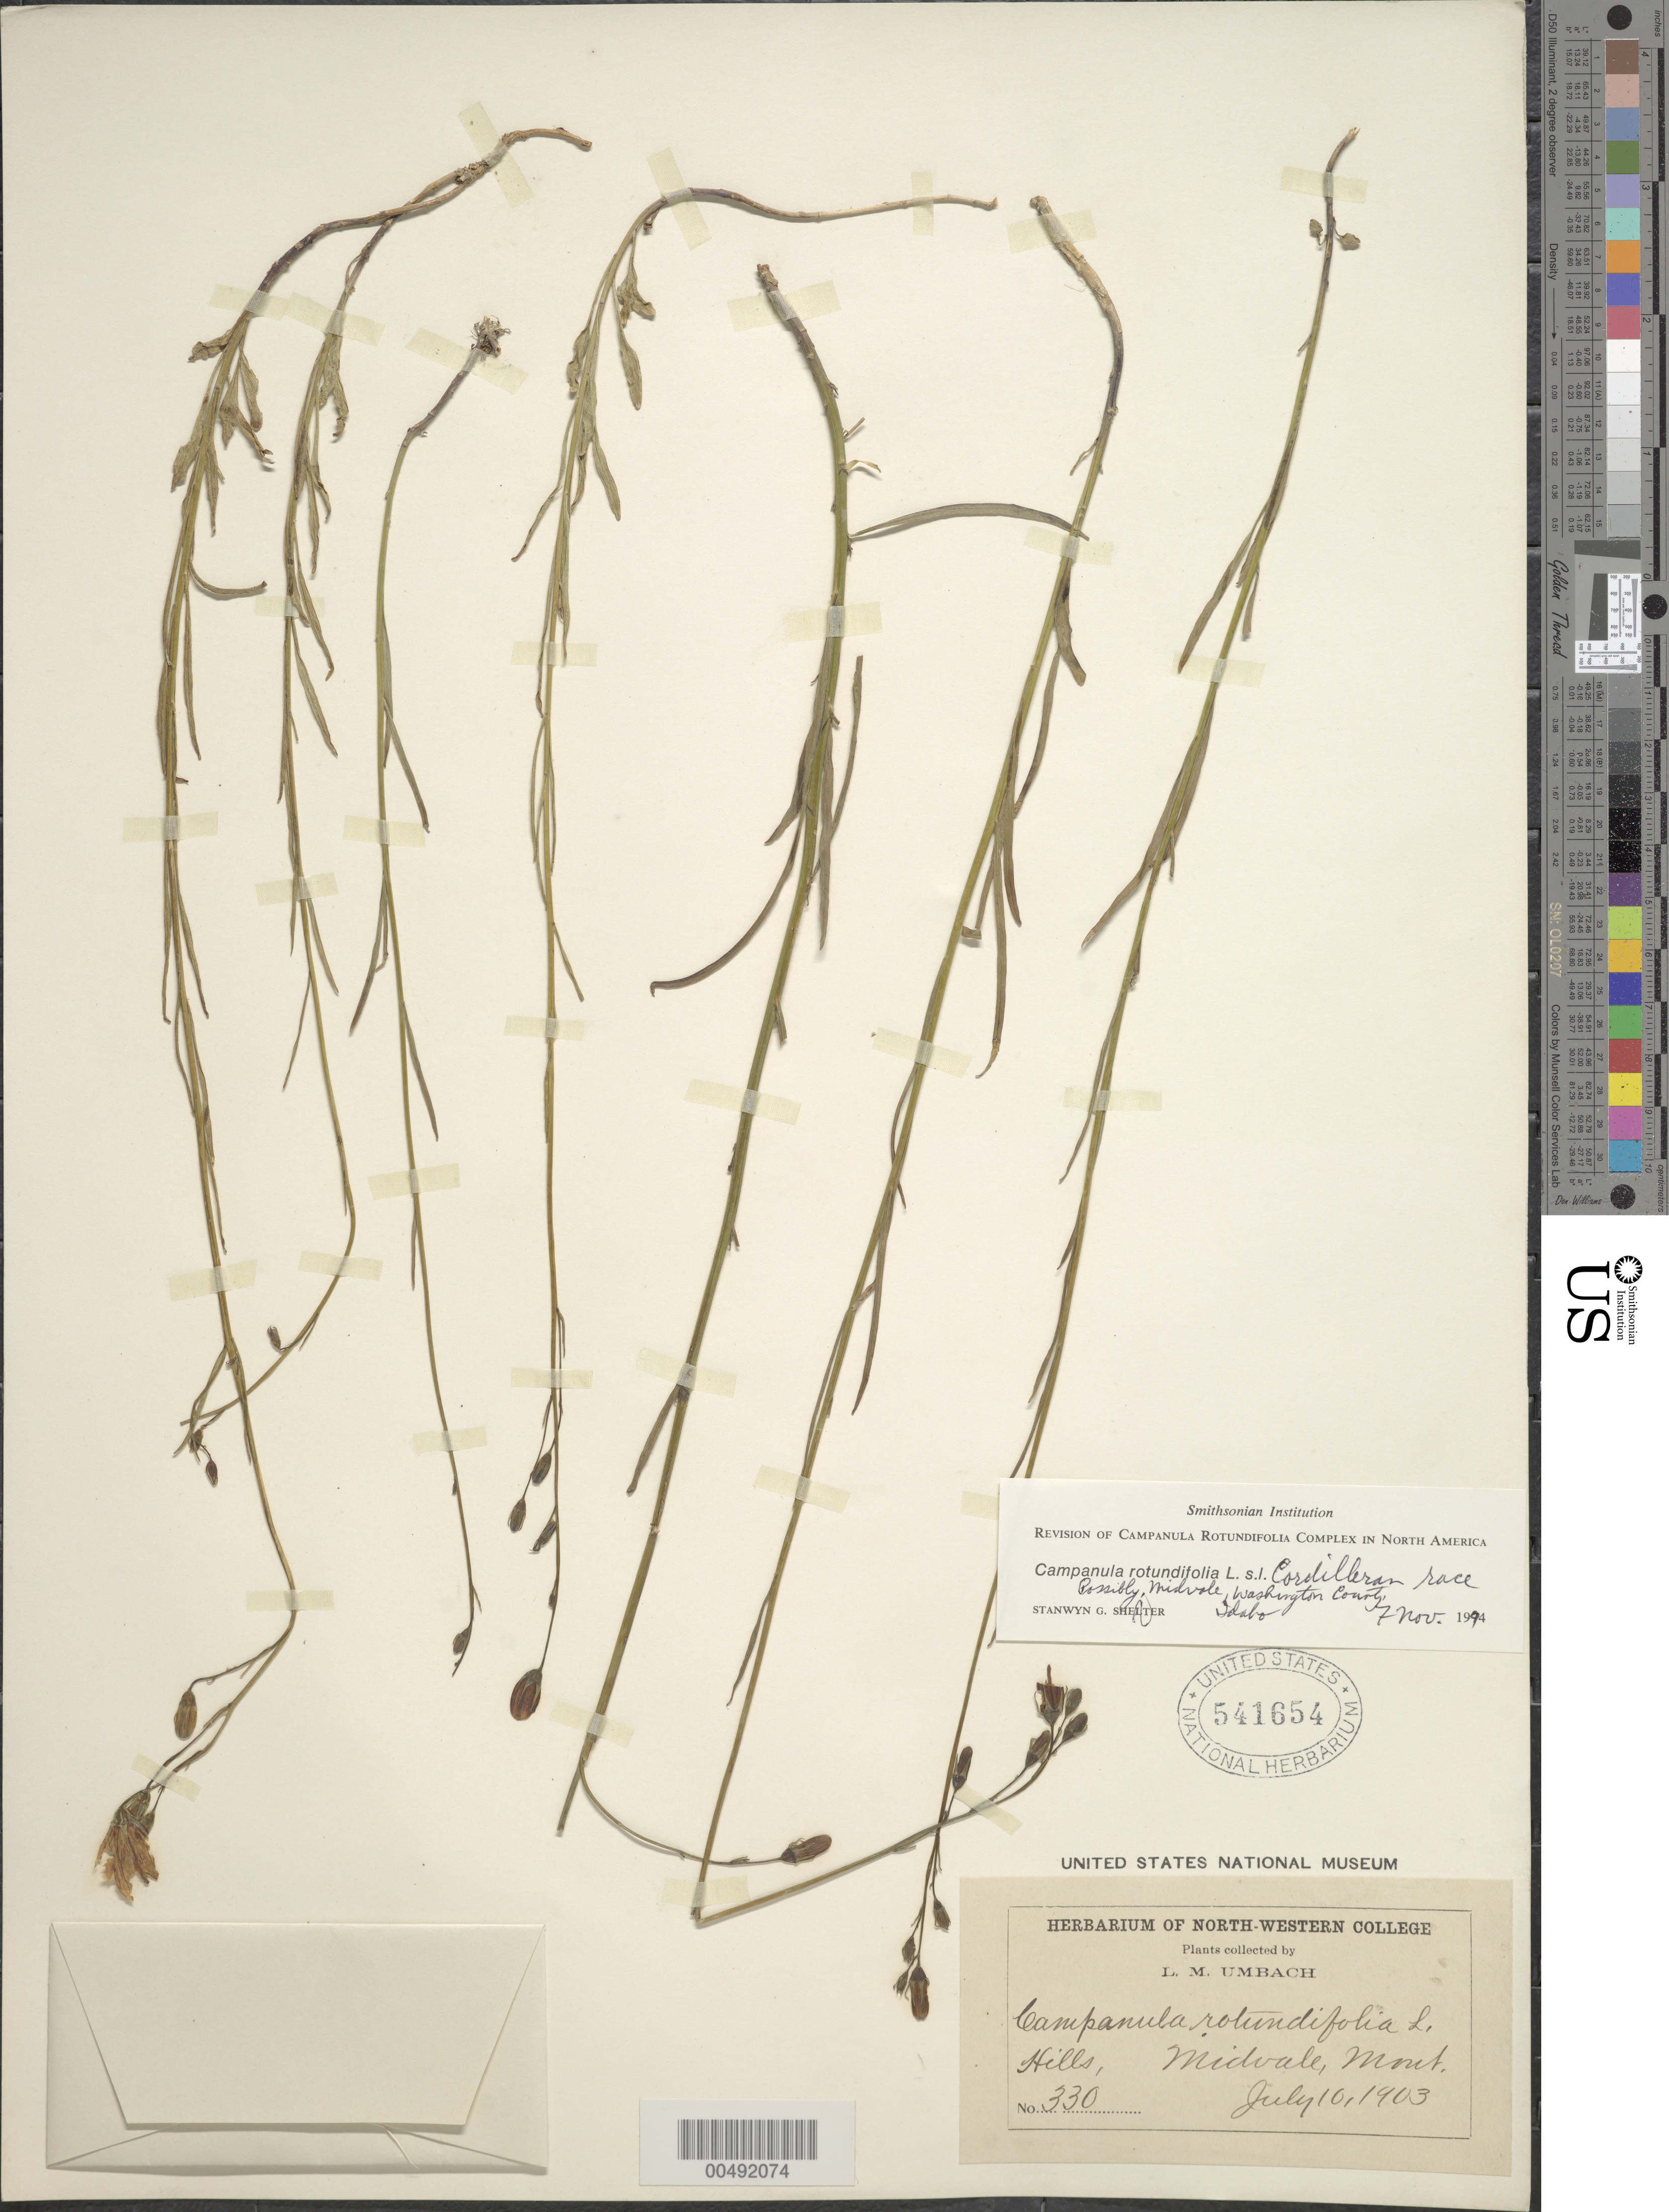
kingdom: Plantae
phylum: Tracheophyta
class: Magnoliopsida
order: Asterales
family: Campanulaceae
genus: Campanula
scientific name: Campanula rotundifolia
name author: L.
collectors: L. M. Umbach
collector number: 330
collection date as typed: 10 Jul 1903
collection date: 1903-07-10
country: United States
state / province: Montana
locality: Midvale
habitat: hills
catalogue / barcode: US 541654